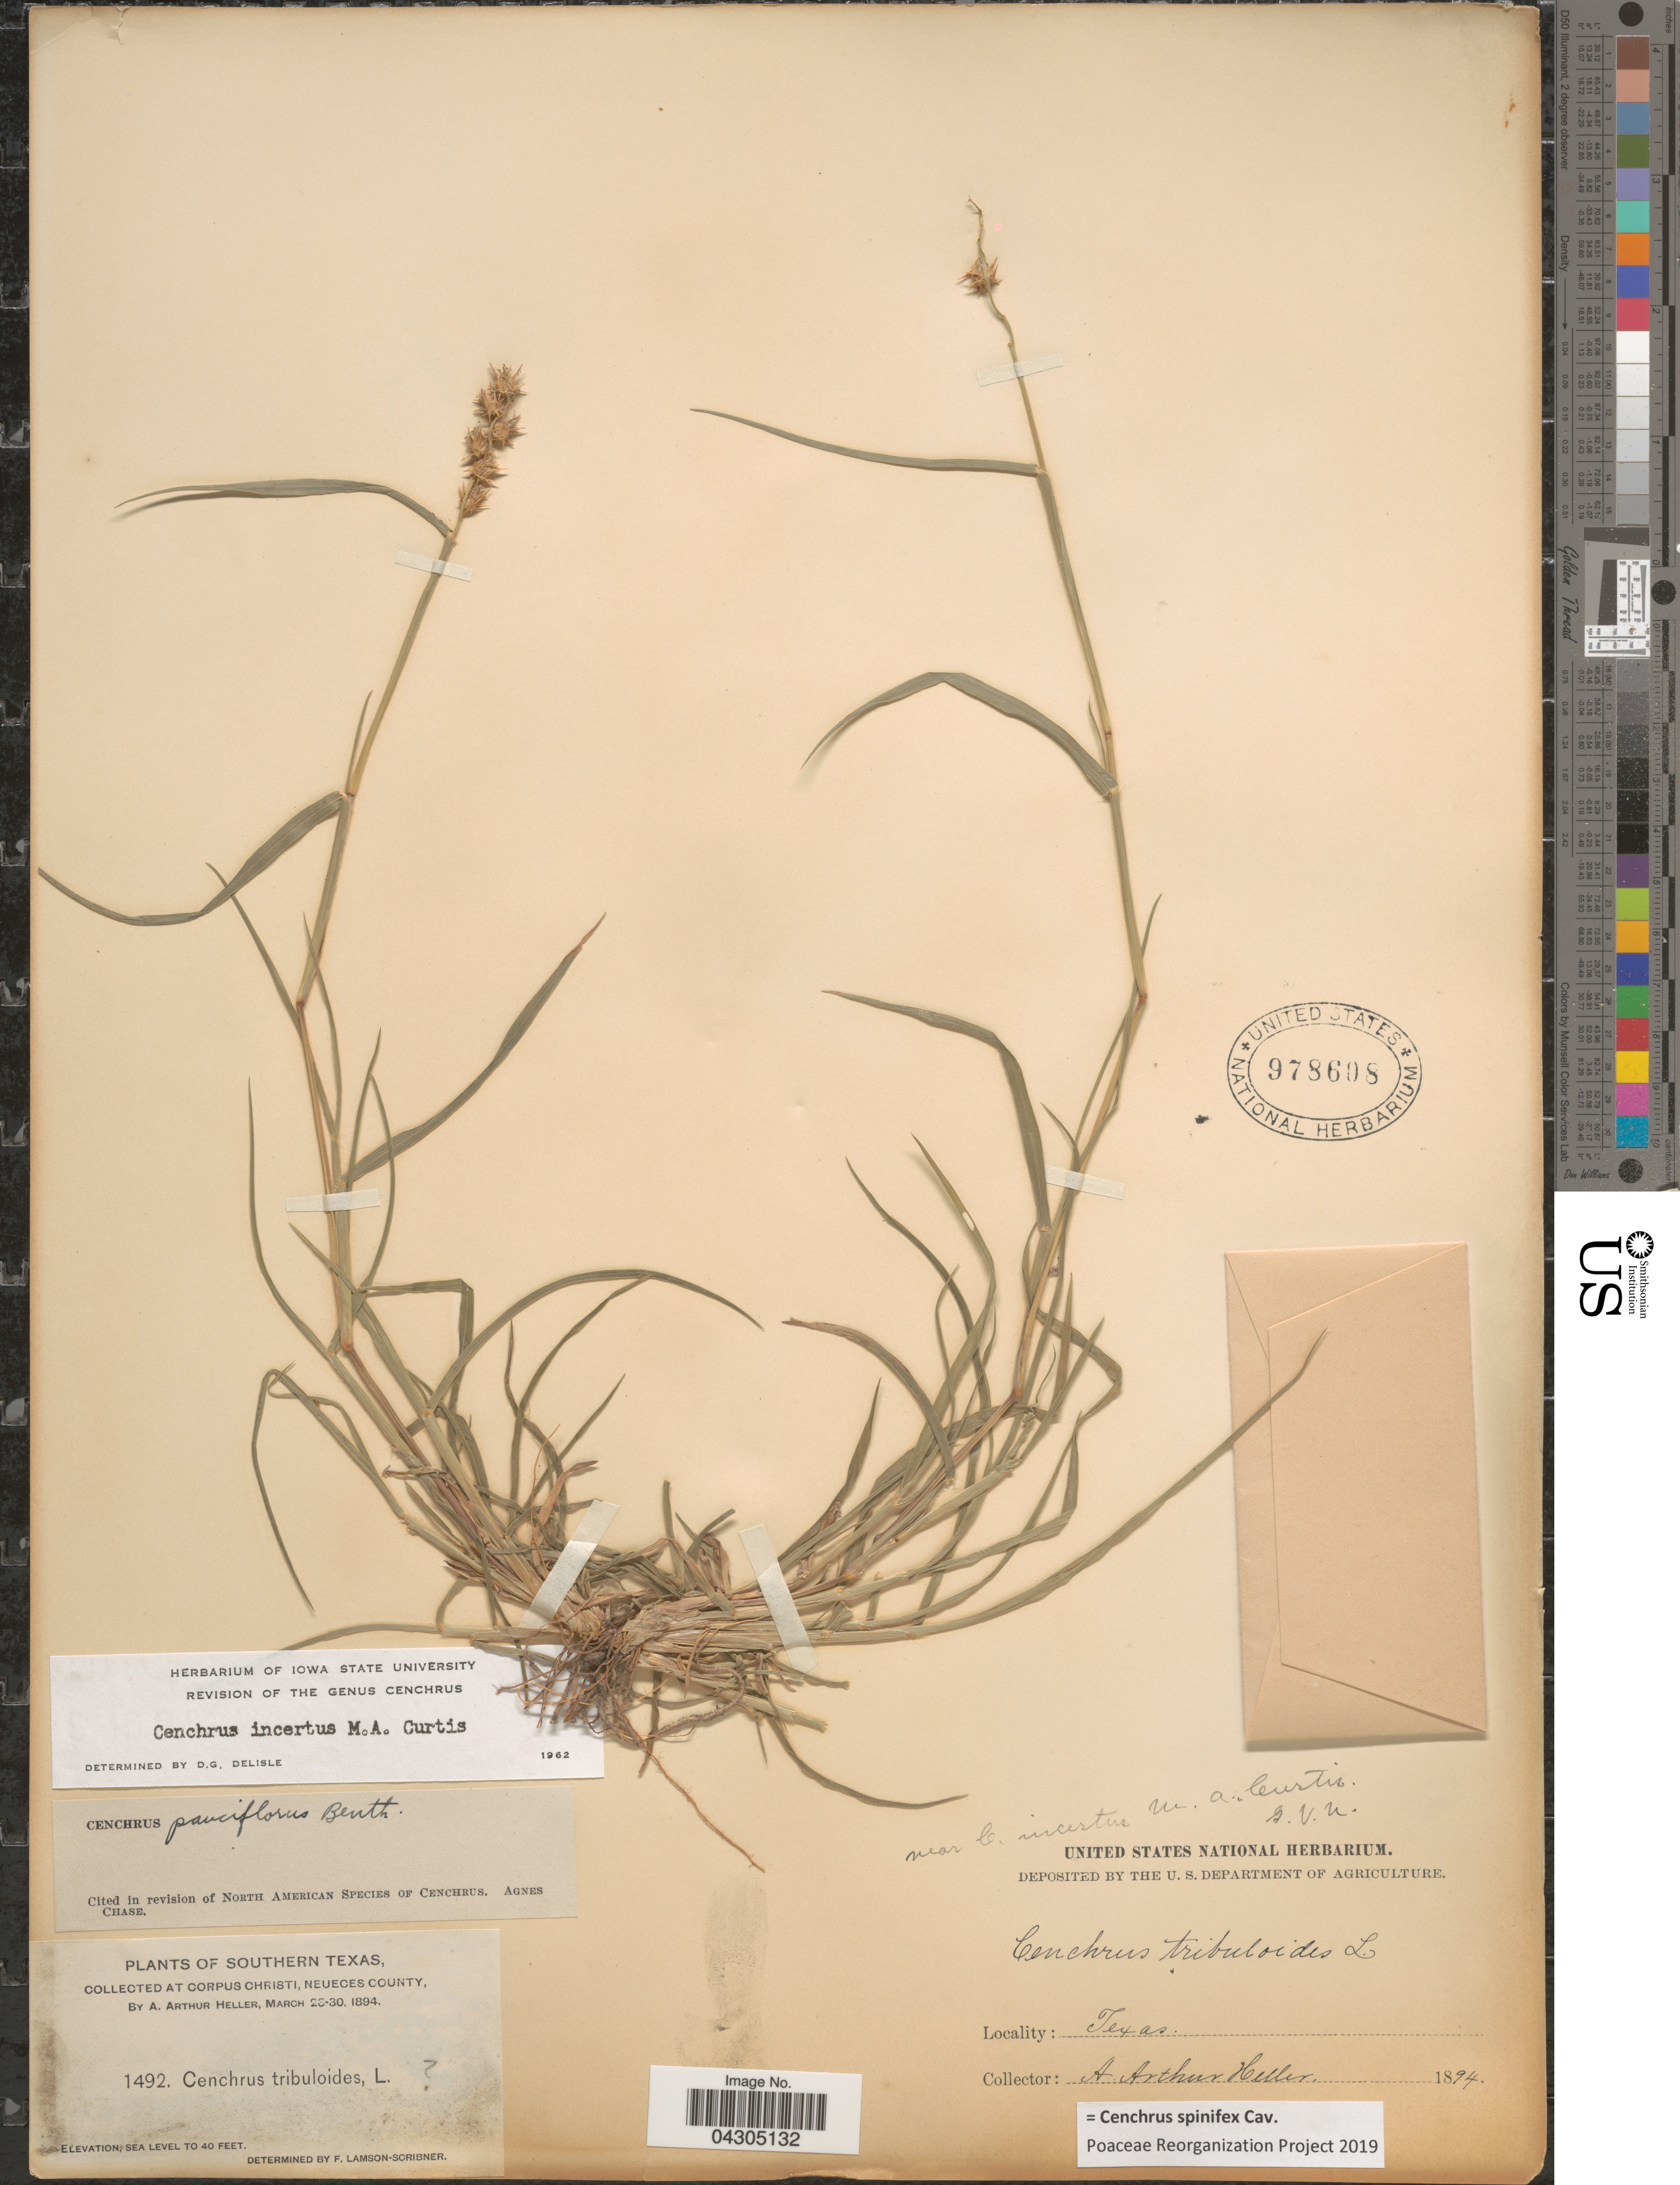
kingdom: Plantae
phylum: Tracheophyta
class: Liliopsida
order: Poales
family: Poaceae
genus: Cenchrus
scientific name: Cenchrus spinifex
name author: Cav.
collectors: A. A. Heller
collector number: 1492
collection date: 1894-03-28/1894-03-30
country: United States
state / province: Texas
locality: Southern Texas. At Corpus Christi, Neueces County.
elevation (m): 0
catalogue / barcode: US 978608